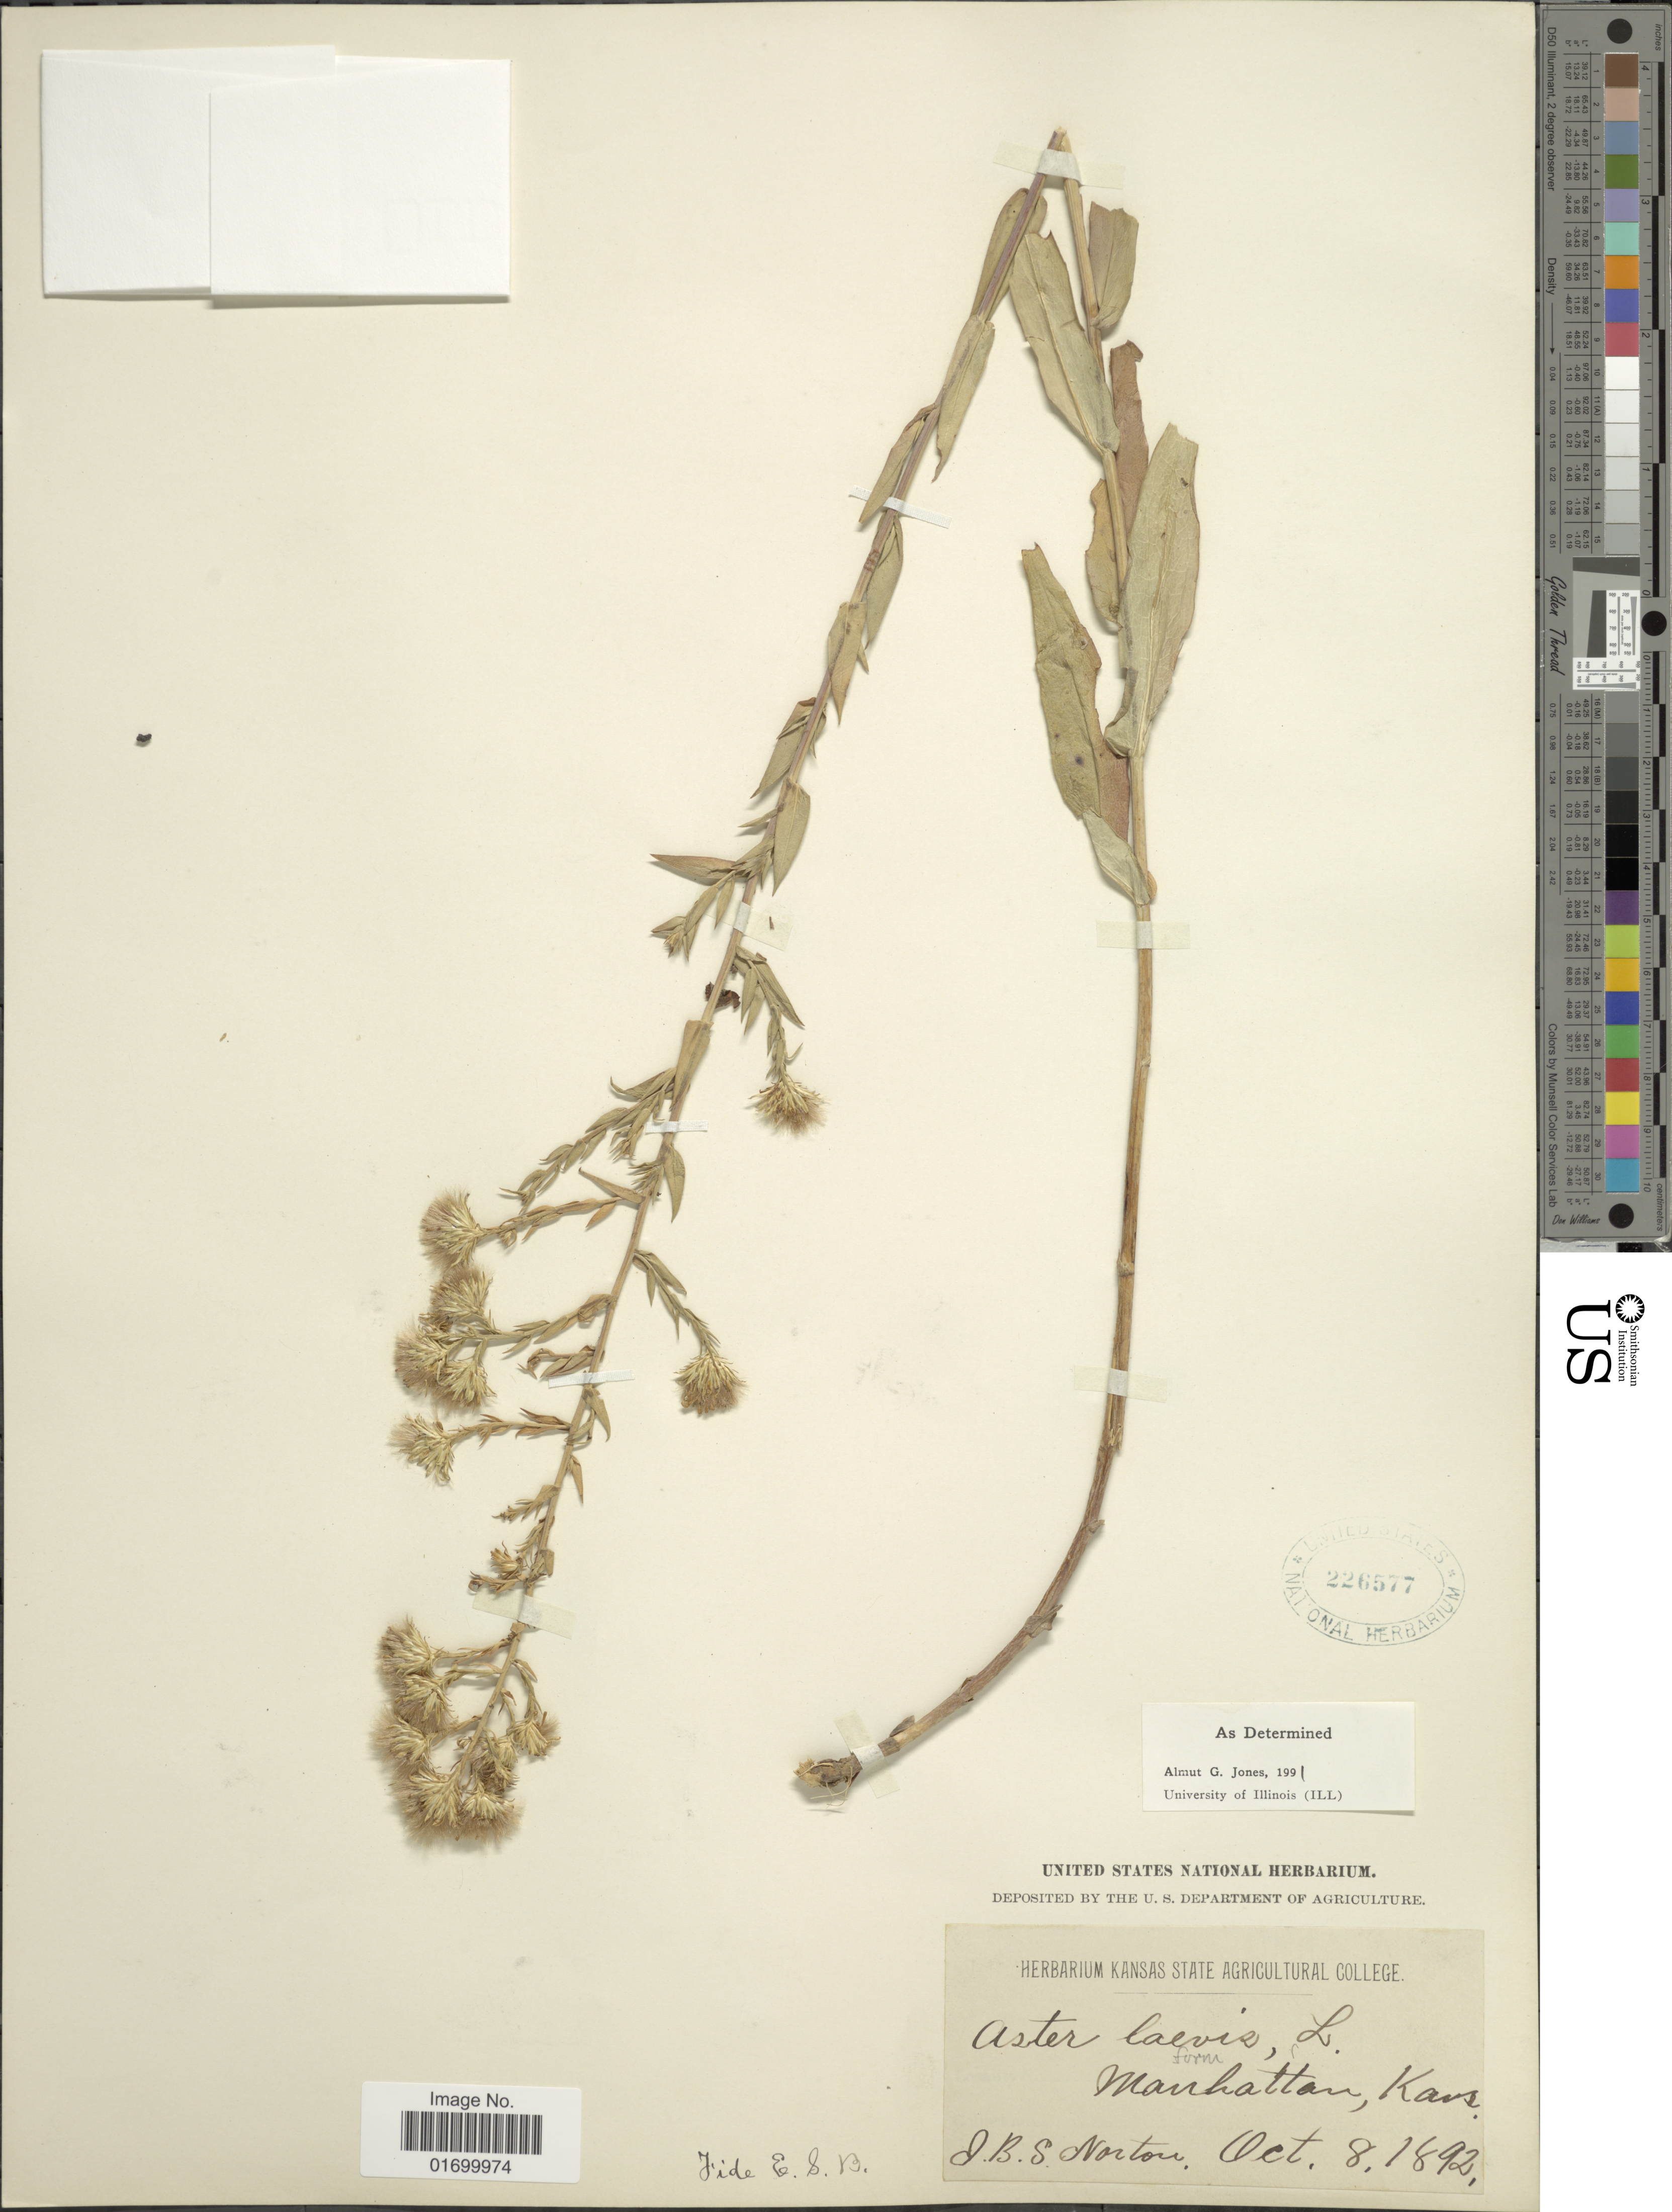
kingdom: Plantae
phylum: Tracheophyta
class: Magnoliopsida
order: Asterales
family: Asteraceae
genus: Symphyotrichum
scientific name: Symphyotrichum laeve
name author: (L.) Á. Löve & D. Löve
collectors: J. B. S. Norton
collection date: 1892-10-08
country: United States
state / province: Kansas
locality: Manhattan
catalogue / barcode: US 226577